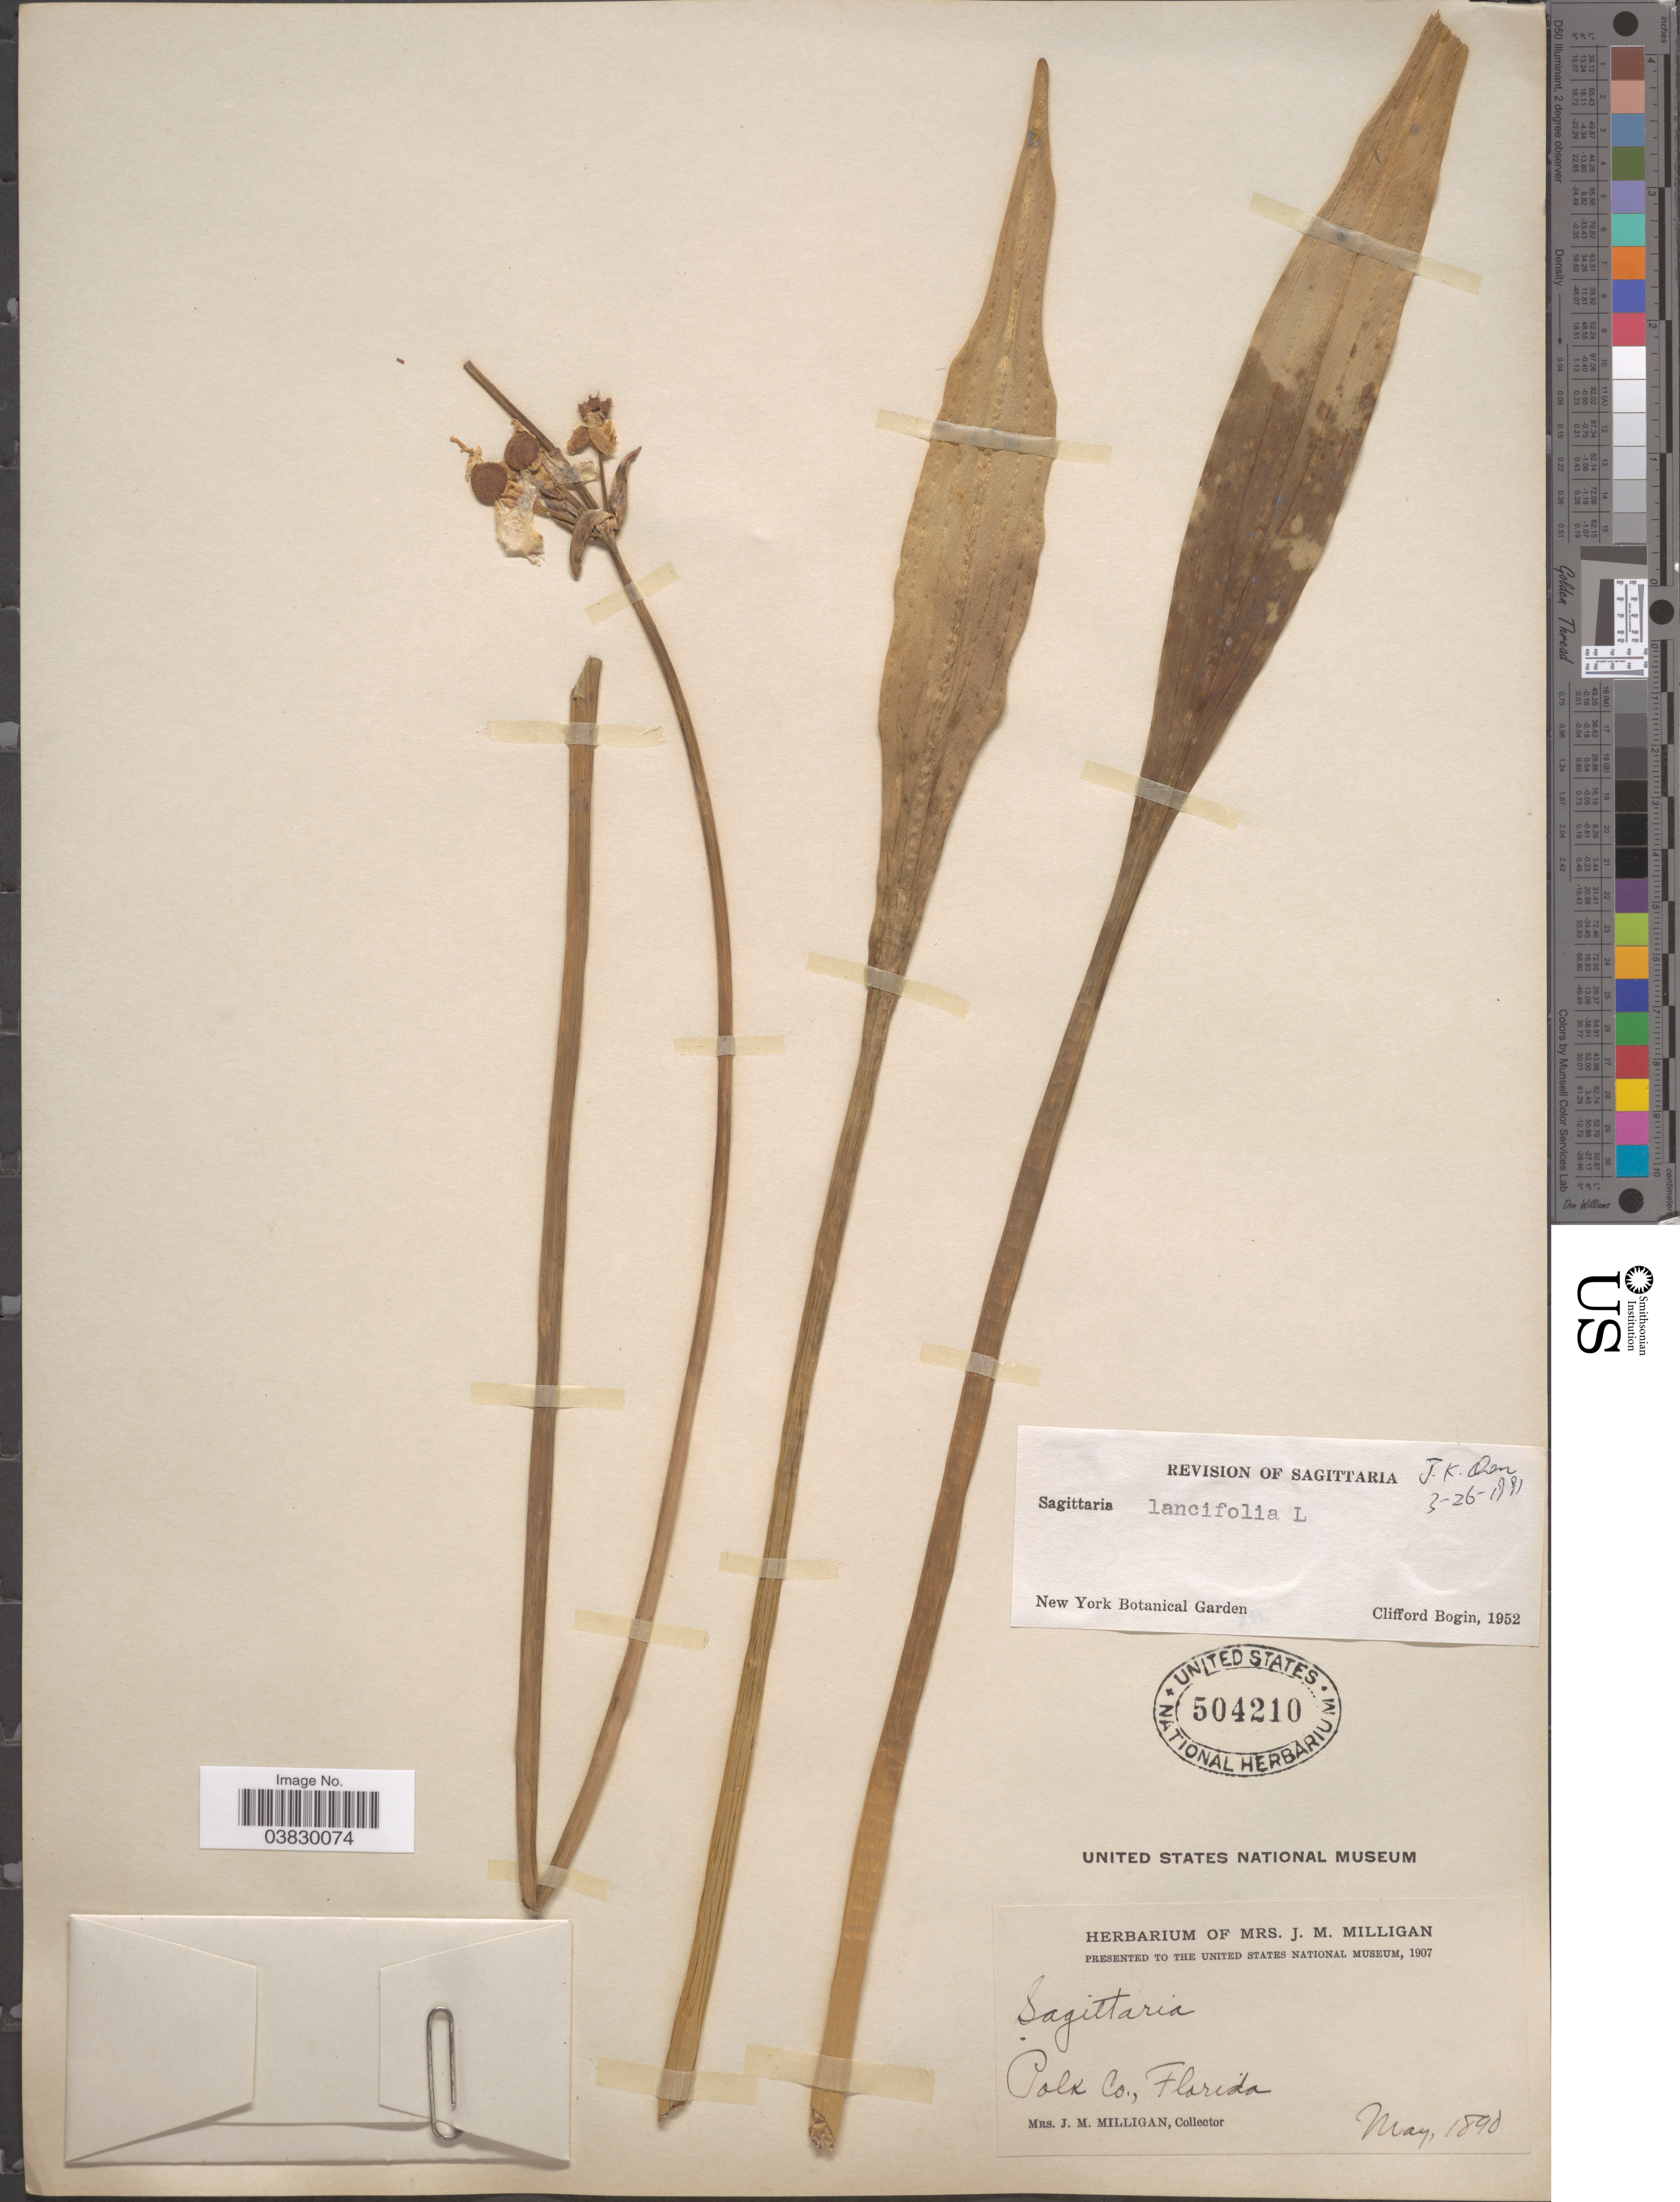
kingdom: Plantae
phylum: Tracheophyta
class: Liliopsida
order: Alismatales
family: Alismataceae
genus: Sagittaria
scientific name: Sagittaria lancifolia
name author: L.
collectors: J. Milligan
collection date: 1890-05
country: United States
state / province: Florida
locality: Polk Co.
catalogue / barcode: US 504210